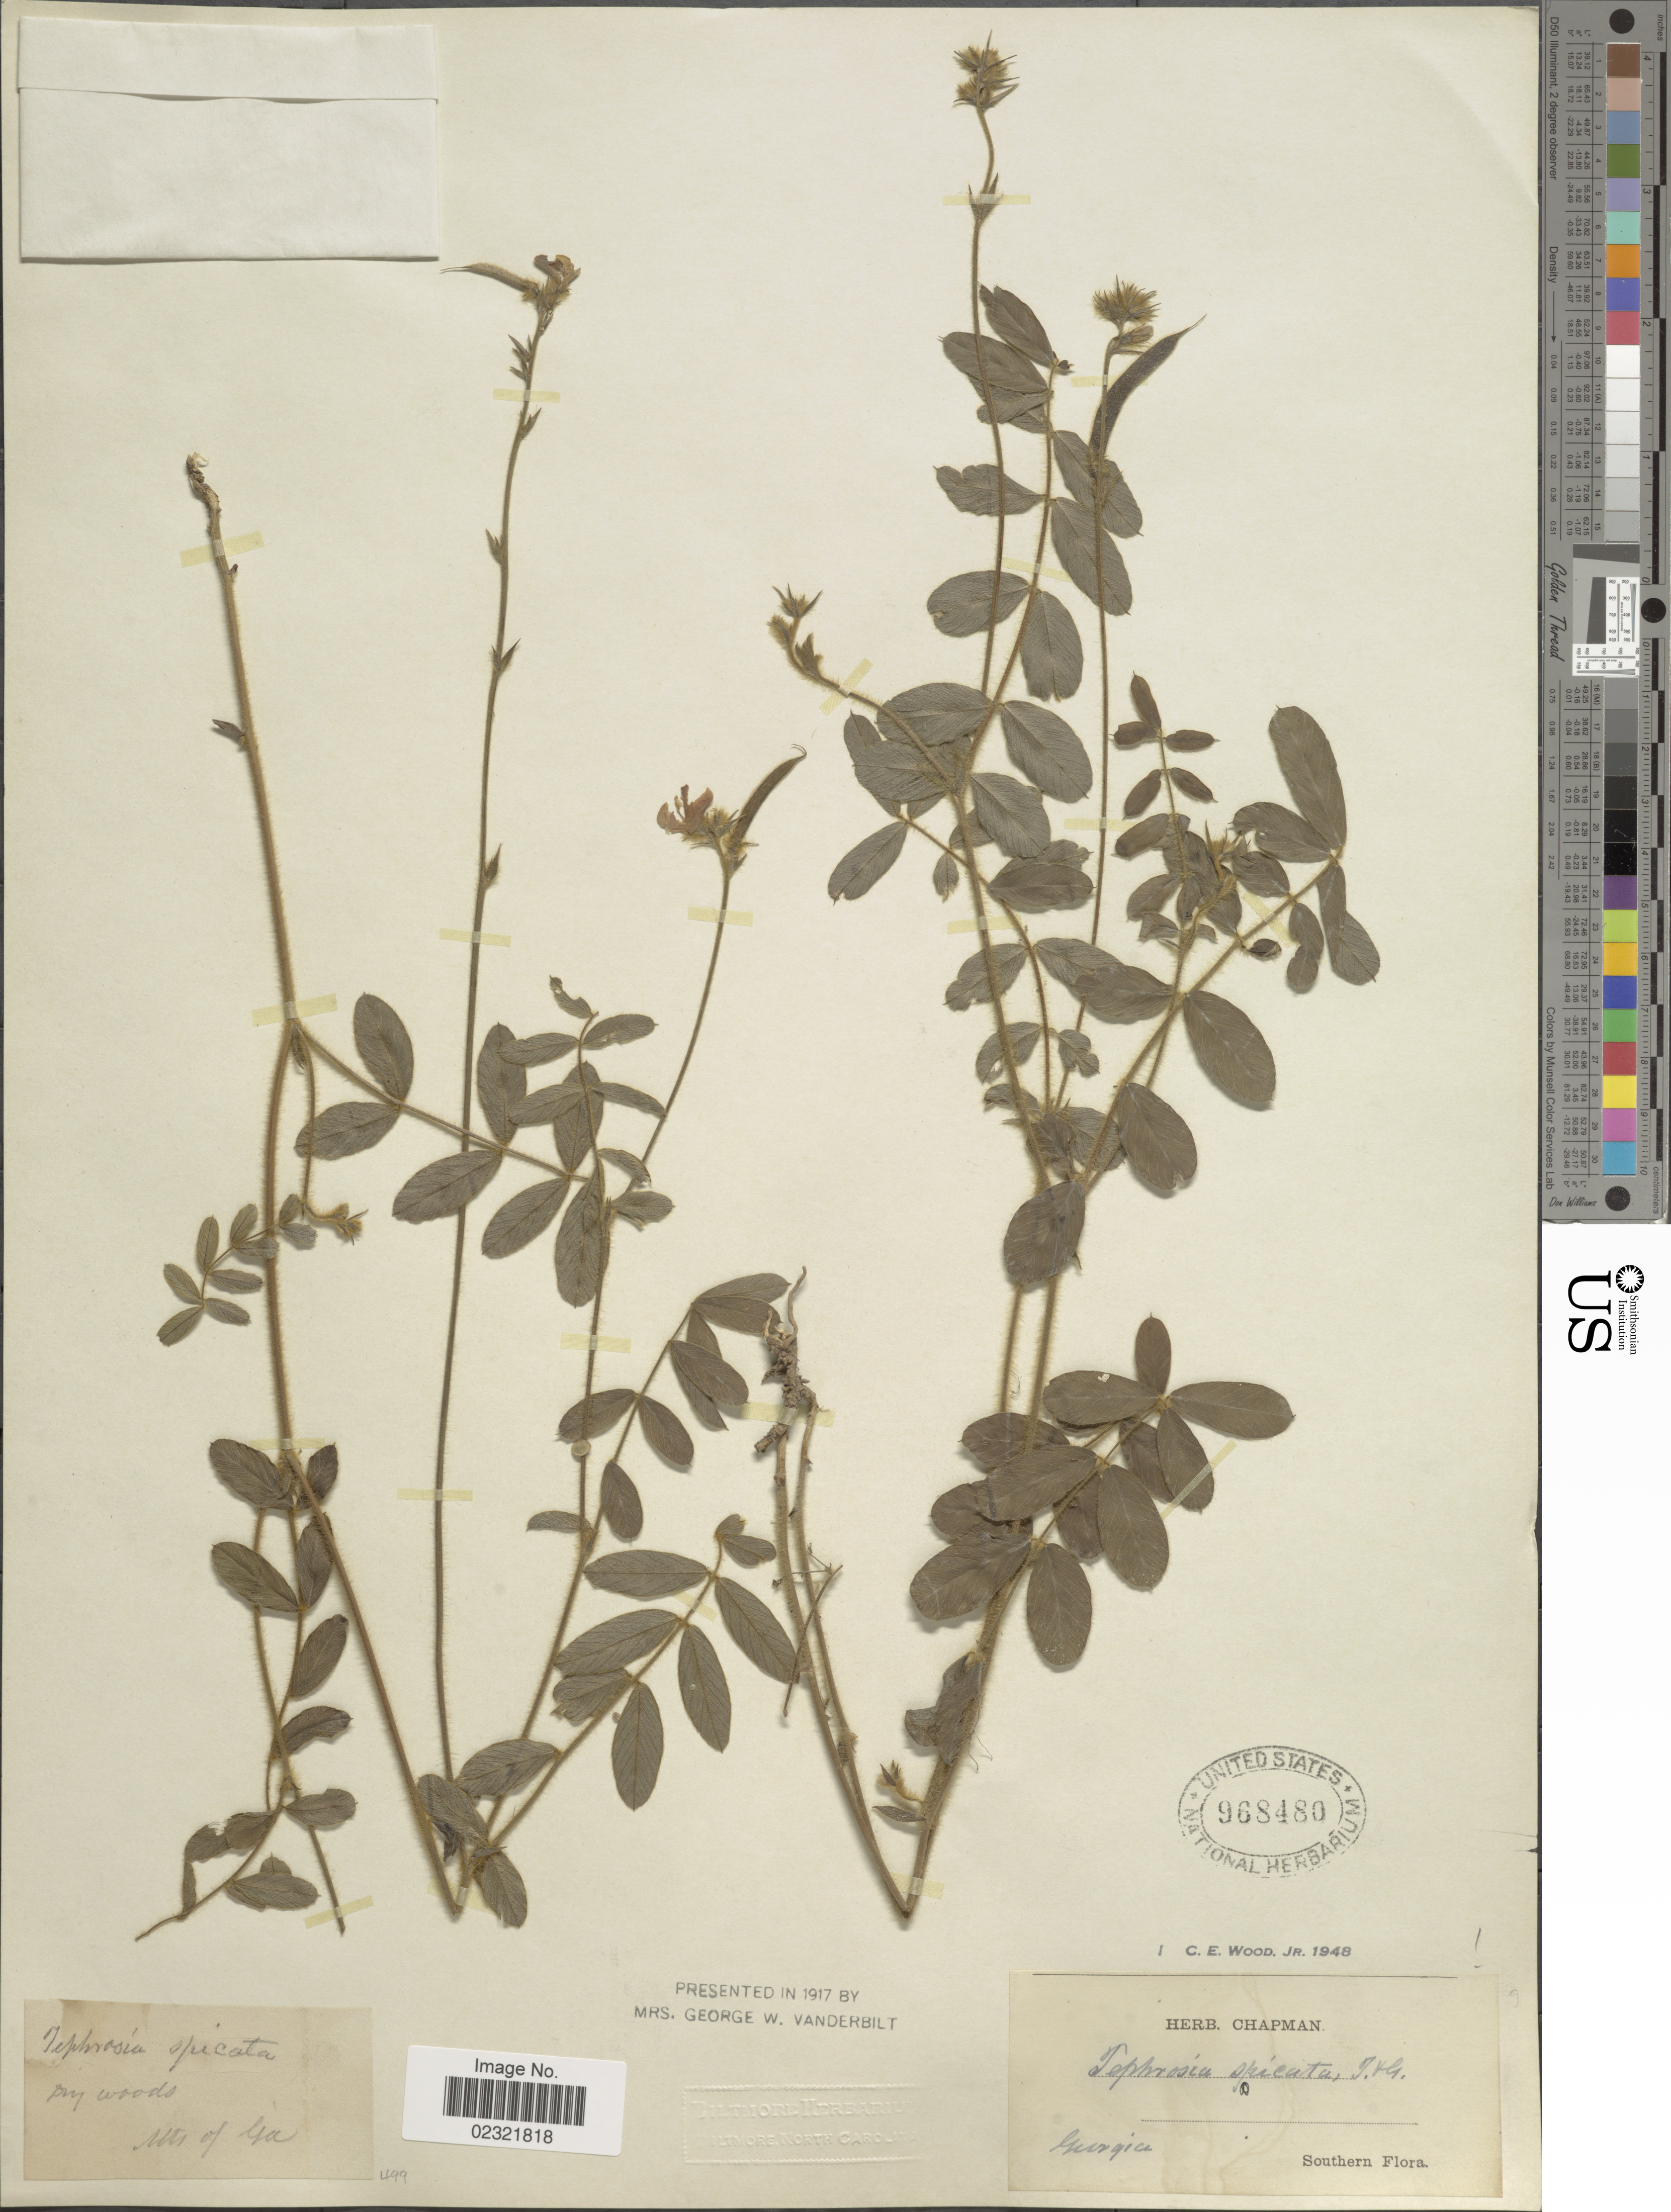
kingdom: Plantae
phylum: Tracheophyta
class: Magnoliopsida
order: Fabales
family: Fabaceae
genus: Tephrosia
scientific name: Tephrosia spicata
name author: (Walter) Torr. & A. Gray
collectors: ex herb. Chapman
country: United States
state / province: Georgia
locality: Dry woods, Southern, Mts of Ga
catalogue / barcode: US 968480